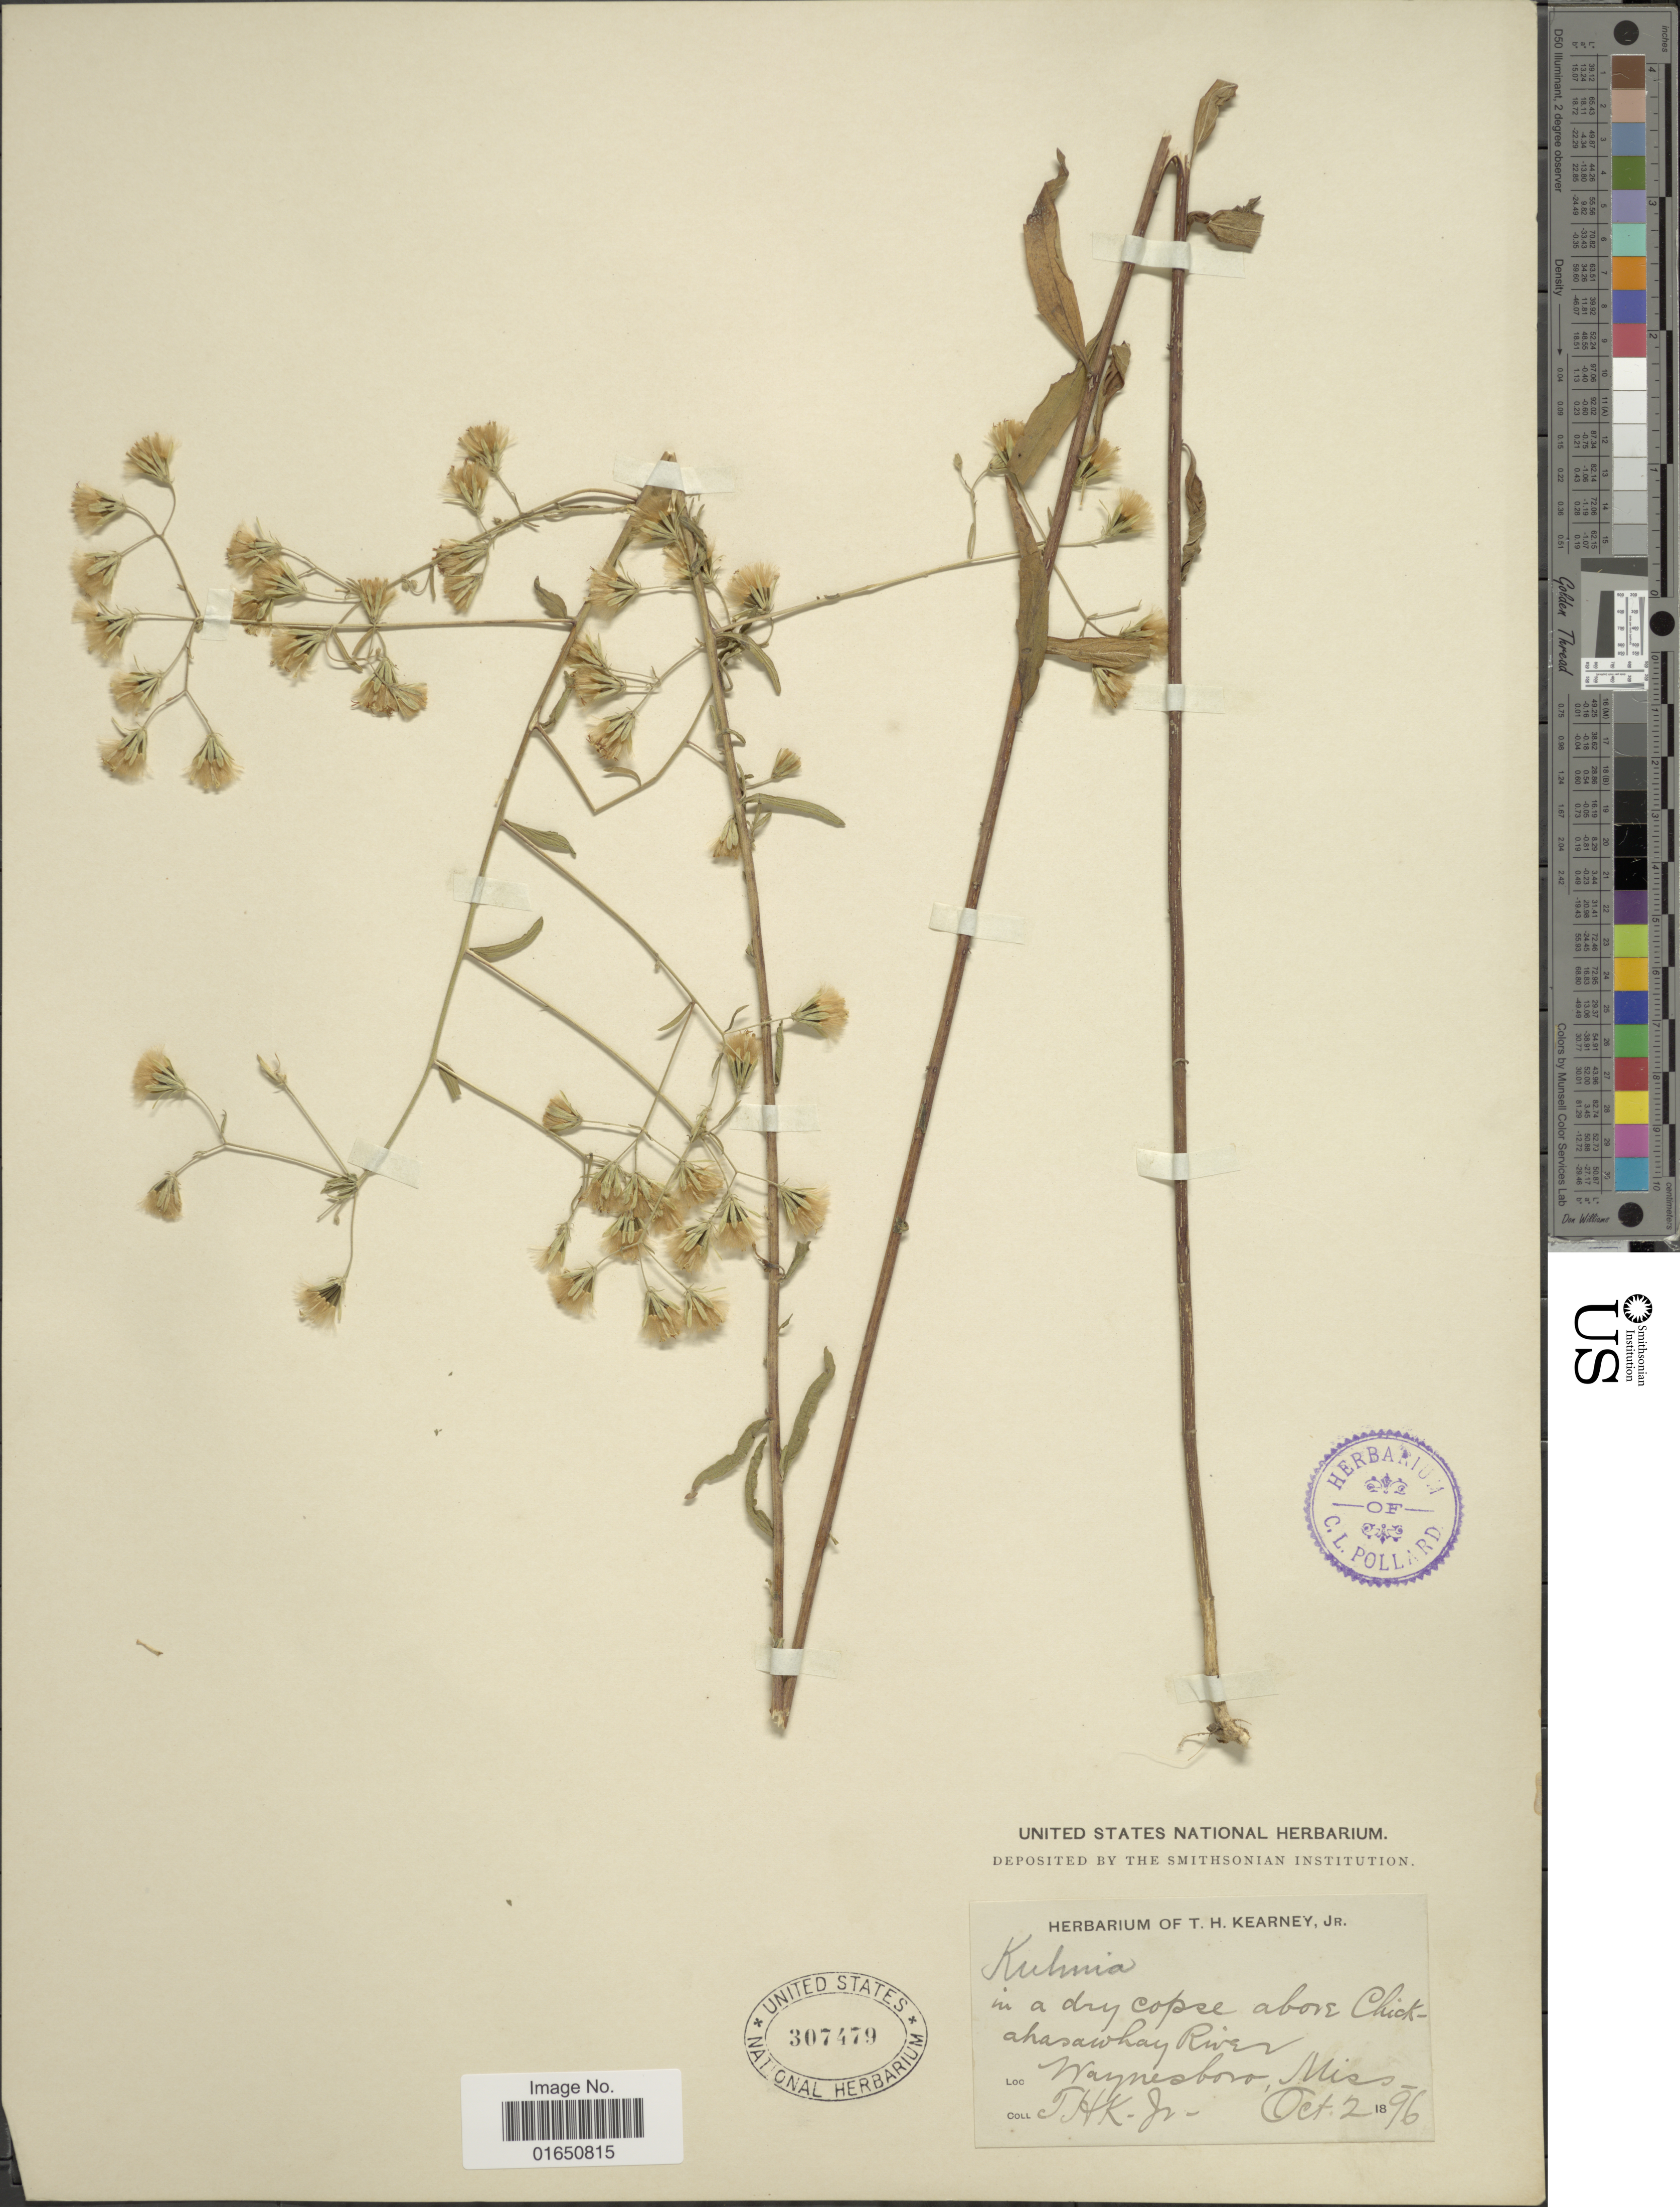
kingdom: Plantae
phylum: Tracheophyta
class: Magnoliopsida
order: Asterales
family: Asteraceae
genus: Brickellia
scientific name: Brickellia eupatorioides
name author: (L.) Shinners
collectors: ex herb. of T. H. Kearney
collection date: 1896-10-02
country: United States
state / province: Mississippi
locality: Above Chickahasawhay River, Waynesboro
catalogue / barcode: US 307479